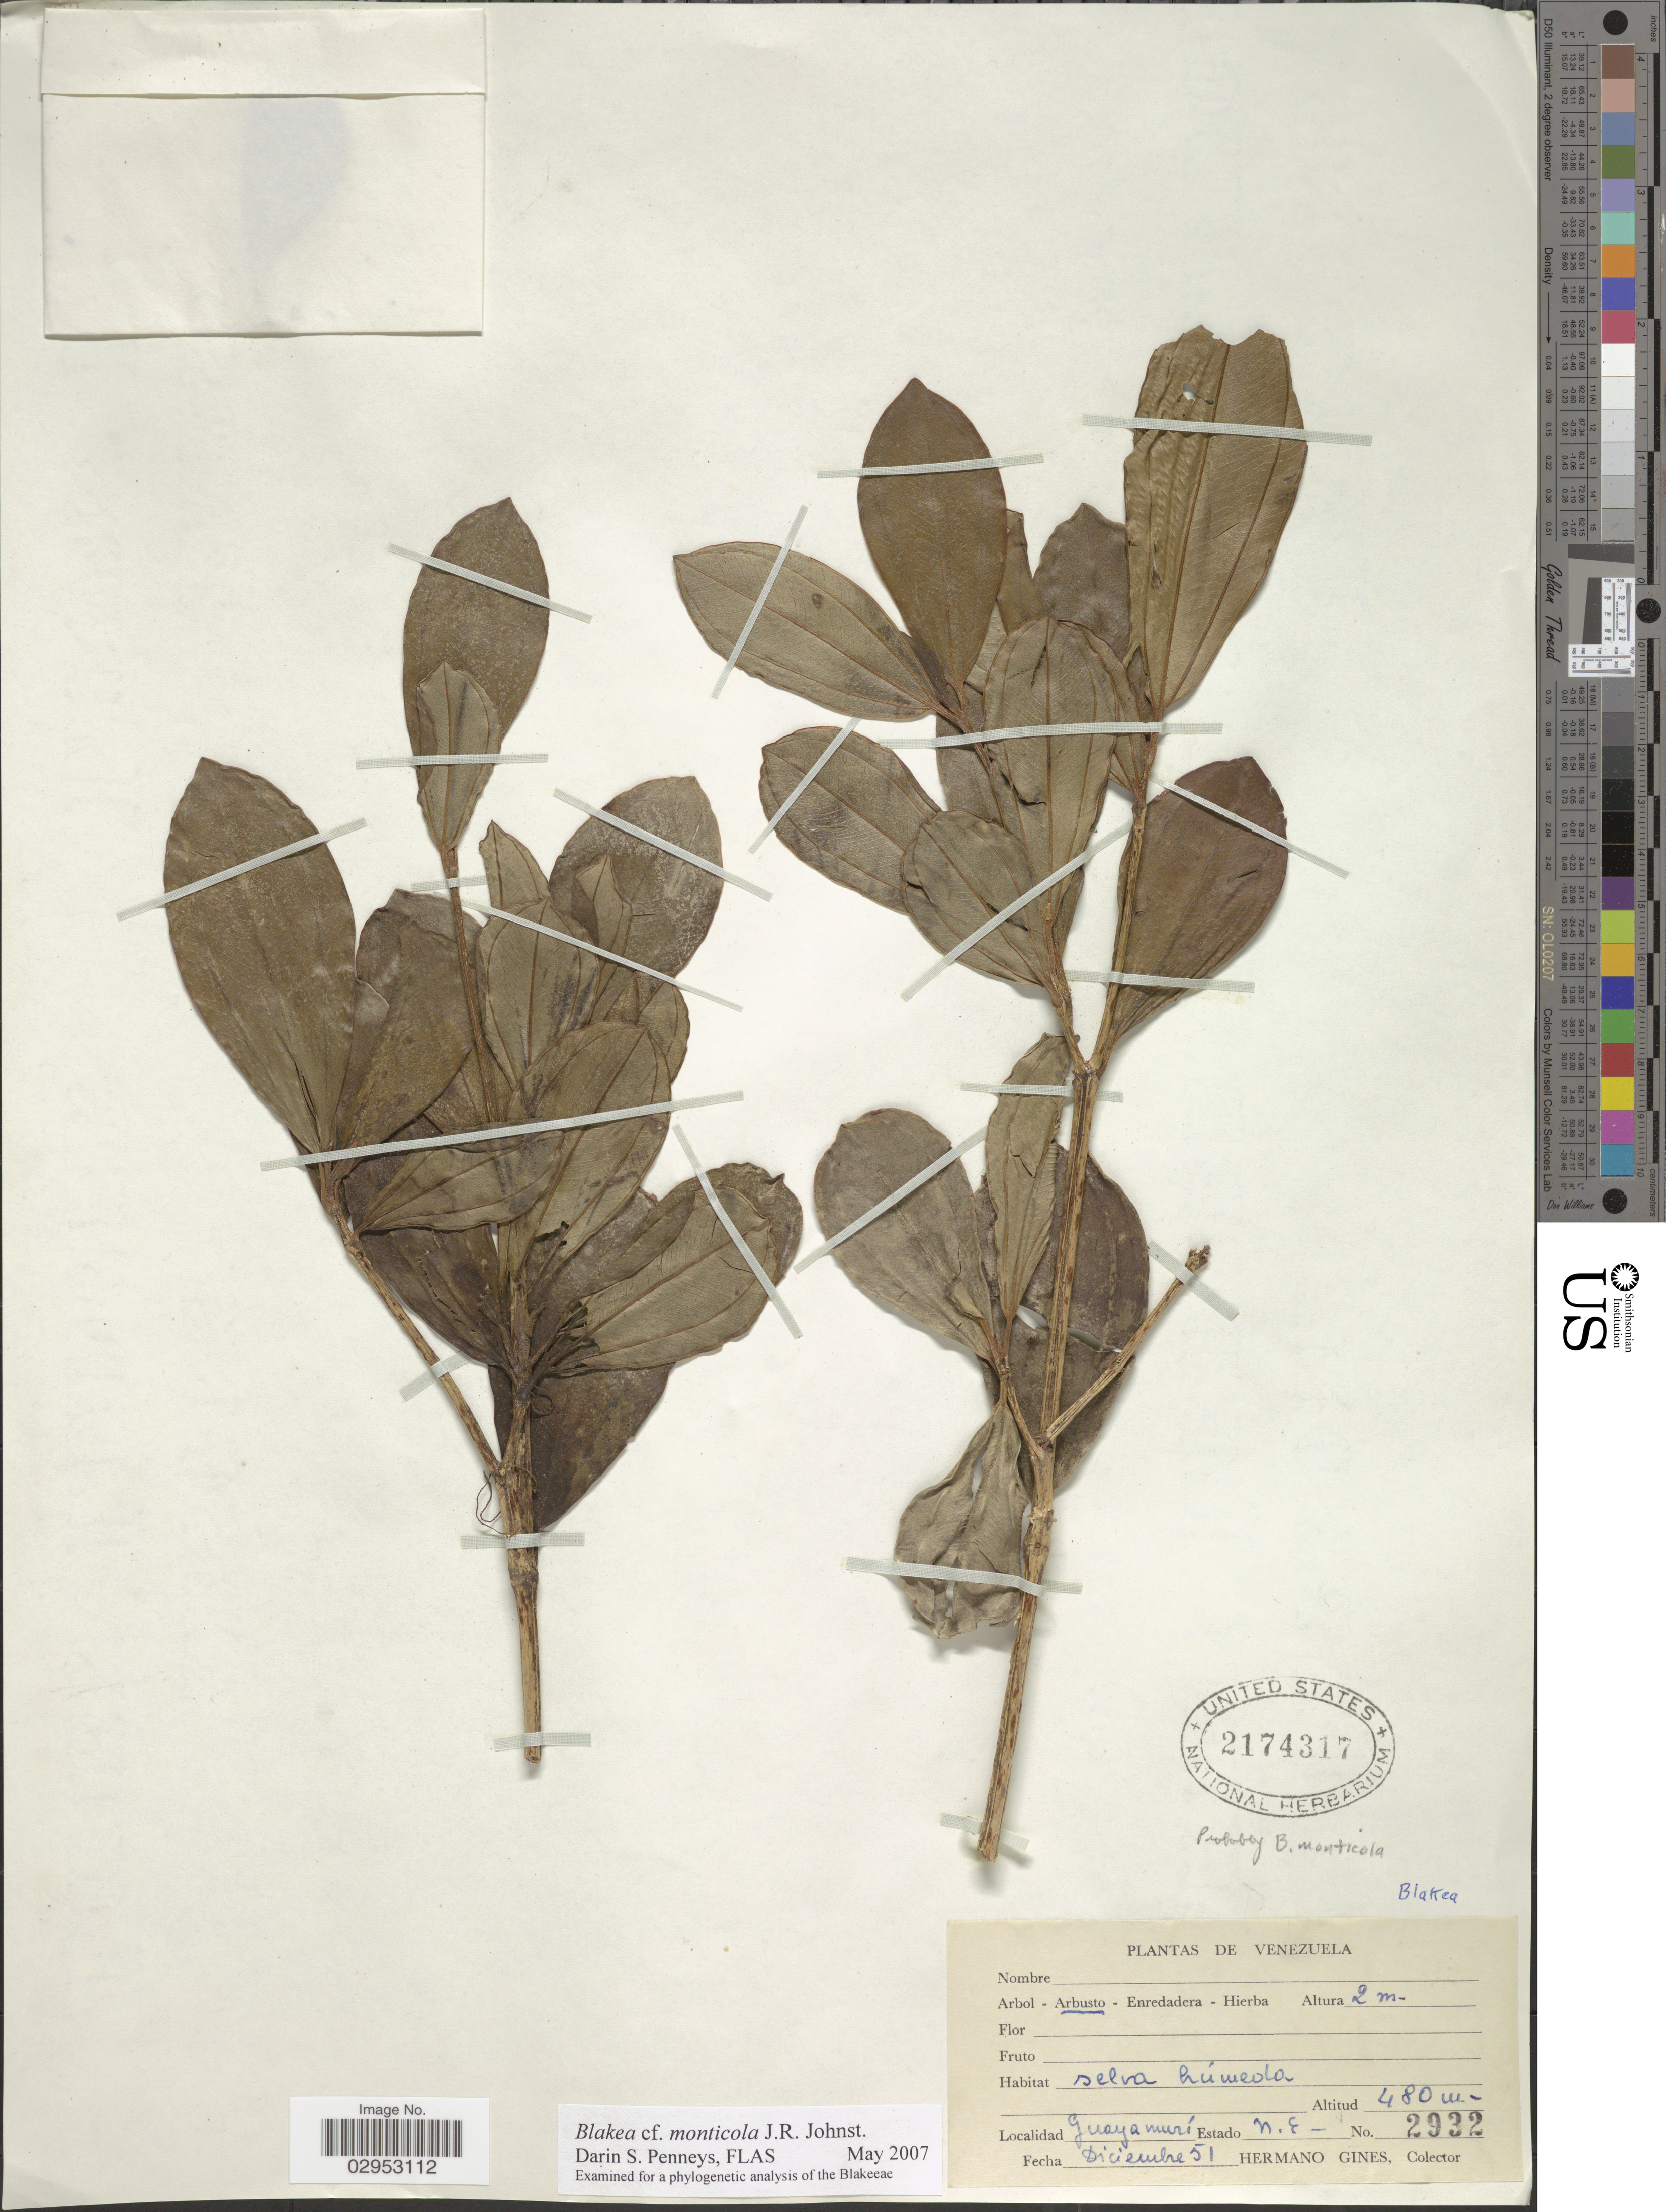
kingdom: Plantae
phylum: Tracheophyta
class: Magnoliopsida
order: Myrtales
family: Melastomataceae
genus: Blakea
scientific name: Blakea monticola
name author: J.R. Johnst.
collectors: Bro. Gines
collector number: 2932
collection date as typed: Transcribed d/m/y: /12/51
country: Venezuela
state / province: Nueva Esparta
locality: Guayamurí.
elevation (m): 480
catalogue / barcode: US 2174317